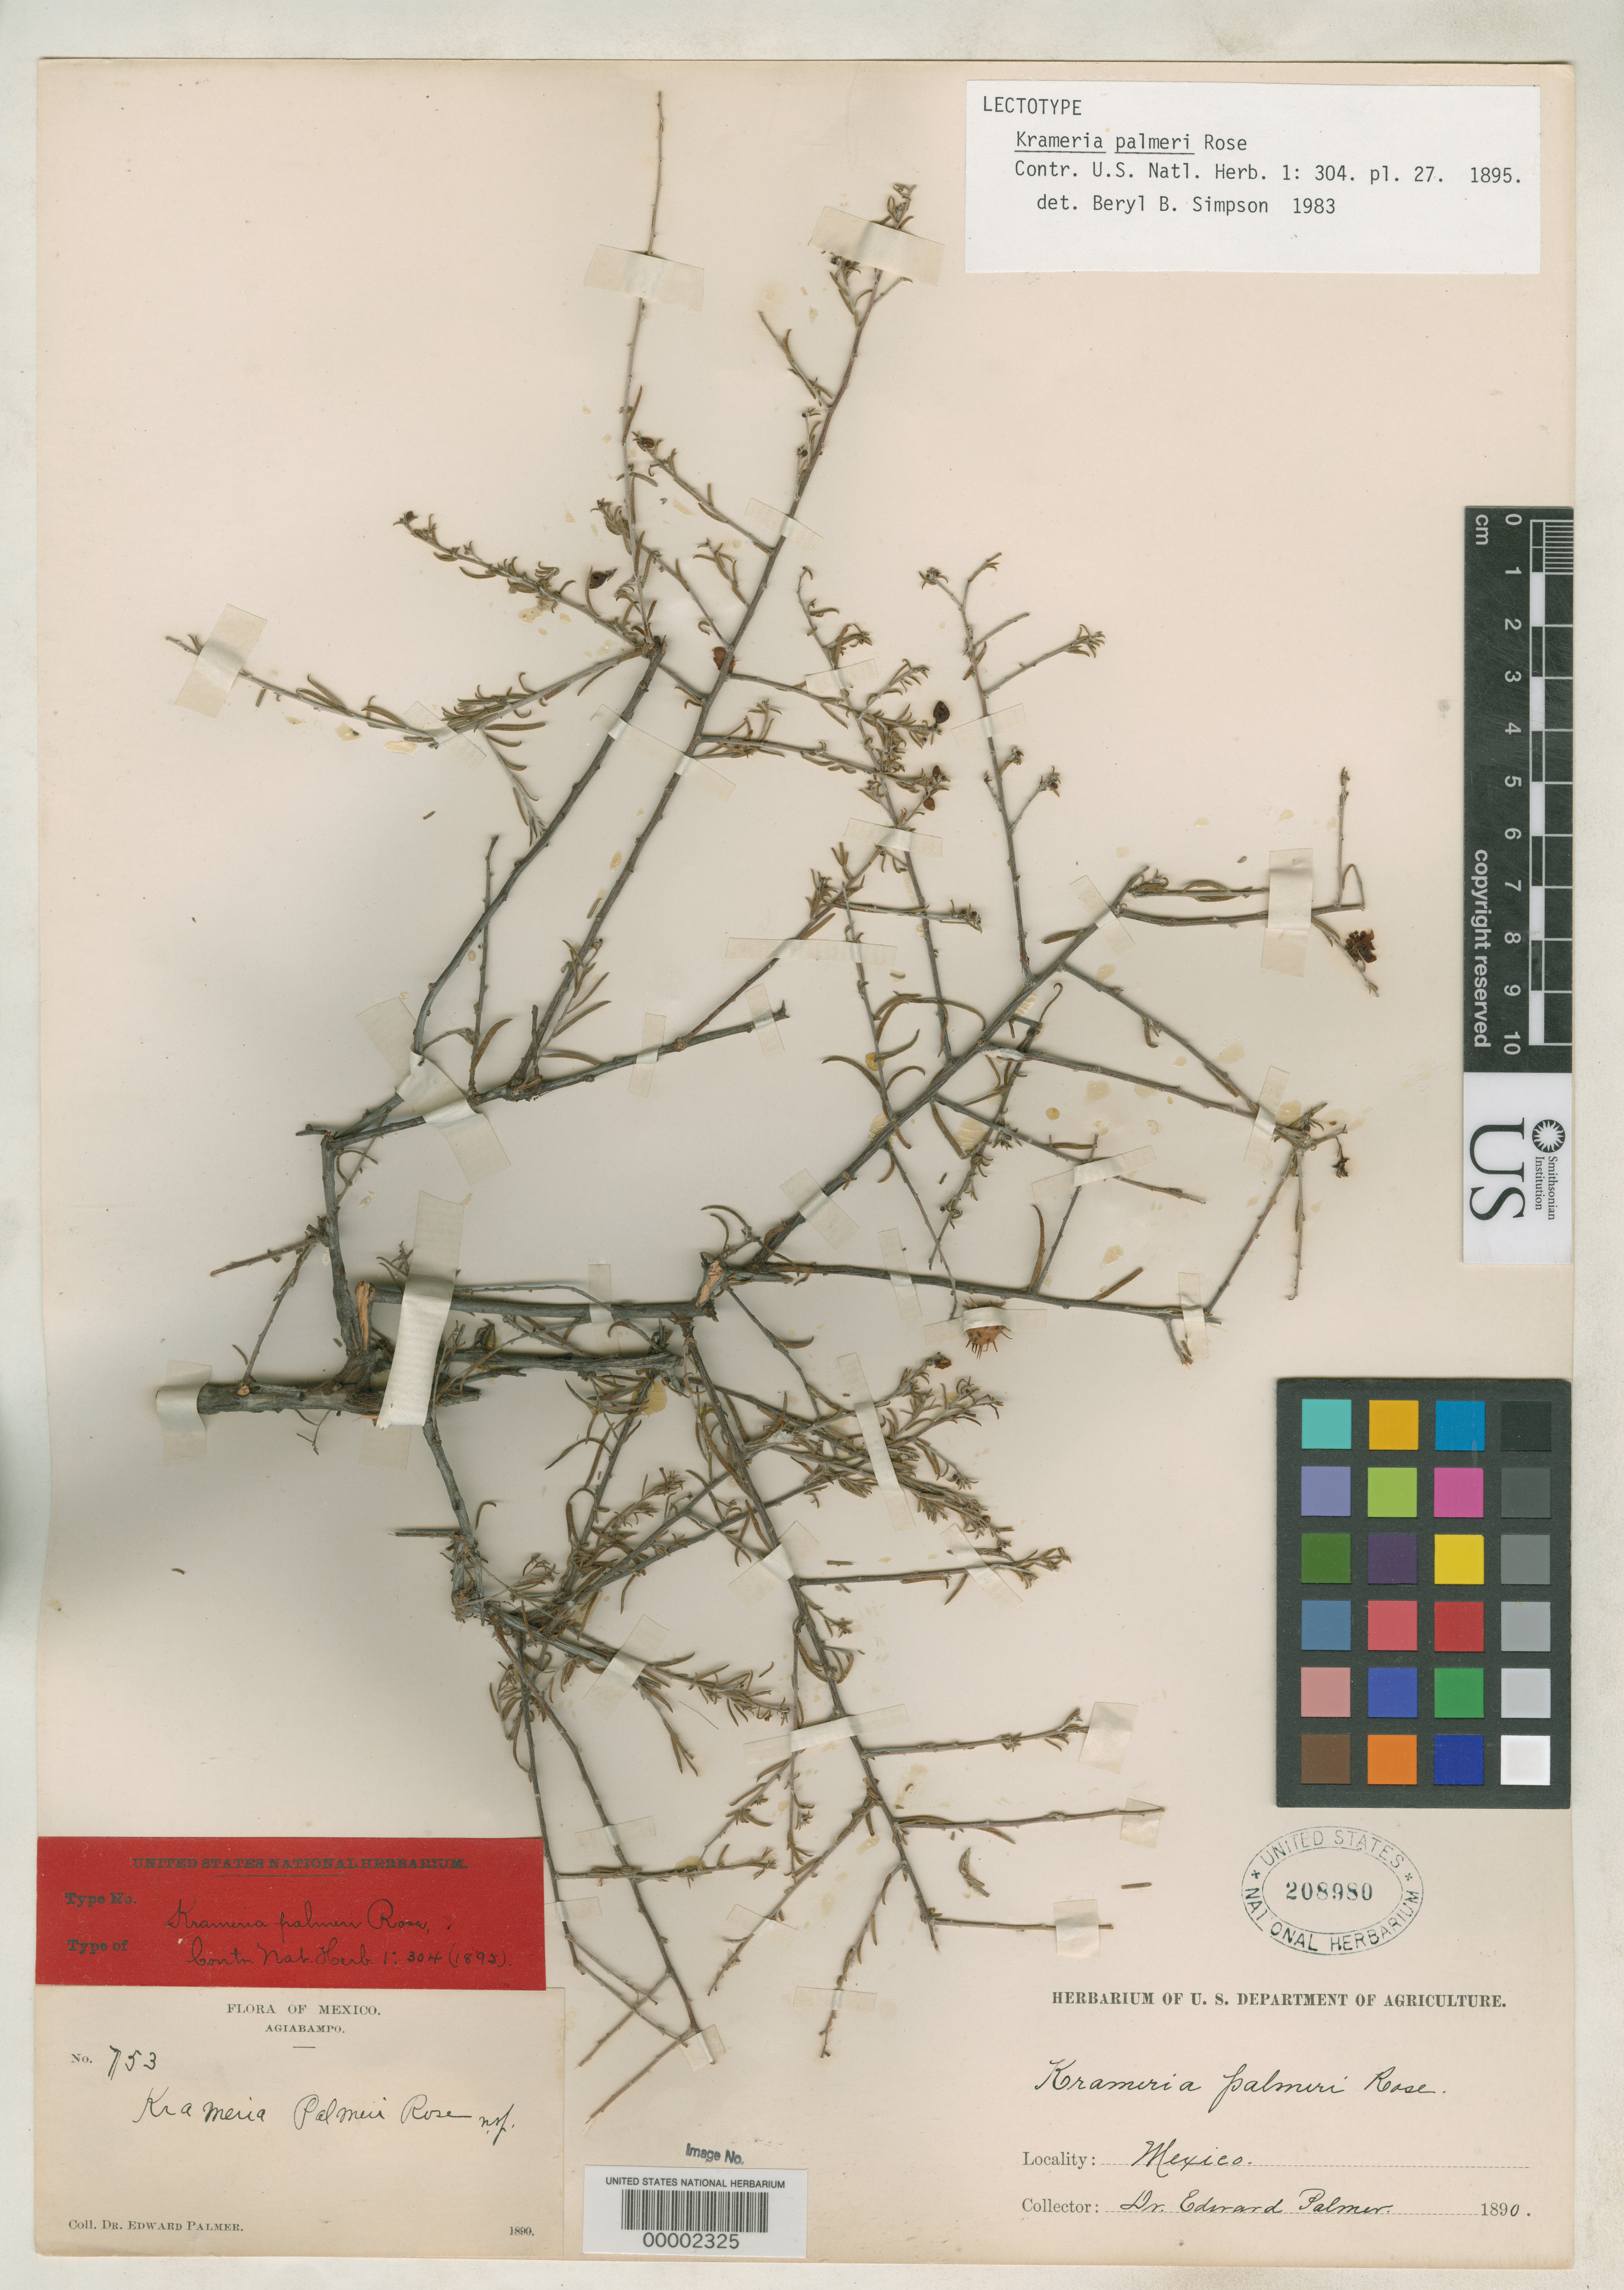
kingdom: Plantae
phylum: Tracheophyta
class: Magnoliopsida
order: Zygophyllales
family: Krameriaceae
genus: Krameria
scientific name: Krameria palmeri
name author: Rose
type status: Lectotype; Type Collection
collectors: E. Palmer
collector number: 753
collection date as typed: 03 Oct 1890 to 15 Oct 1890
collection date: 1890-10-03/1890-10-15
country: Mexico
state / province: Sinaloa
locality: Agiabampo.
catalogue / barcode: US 208980